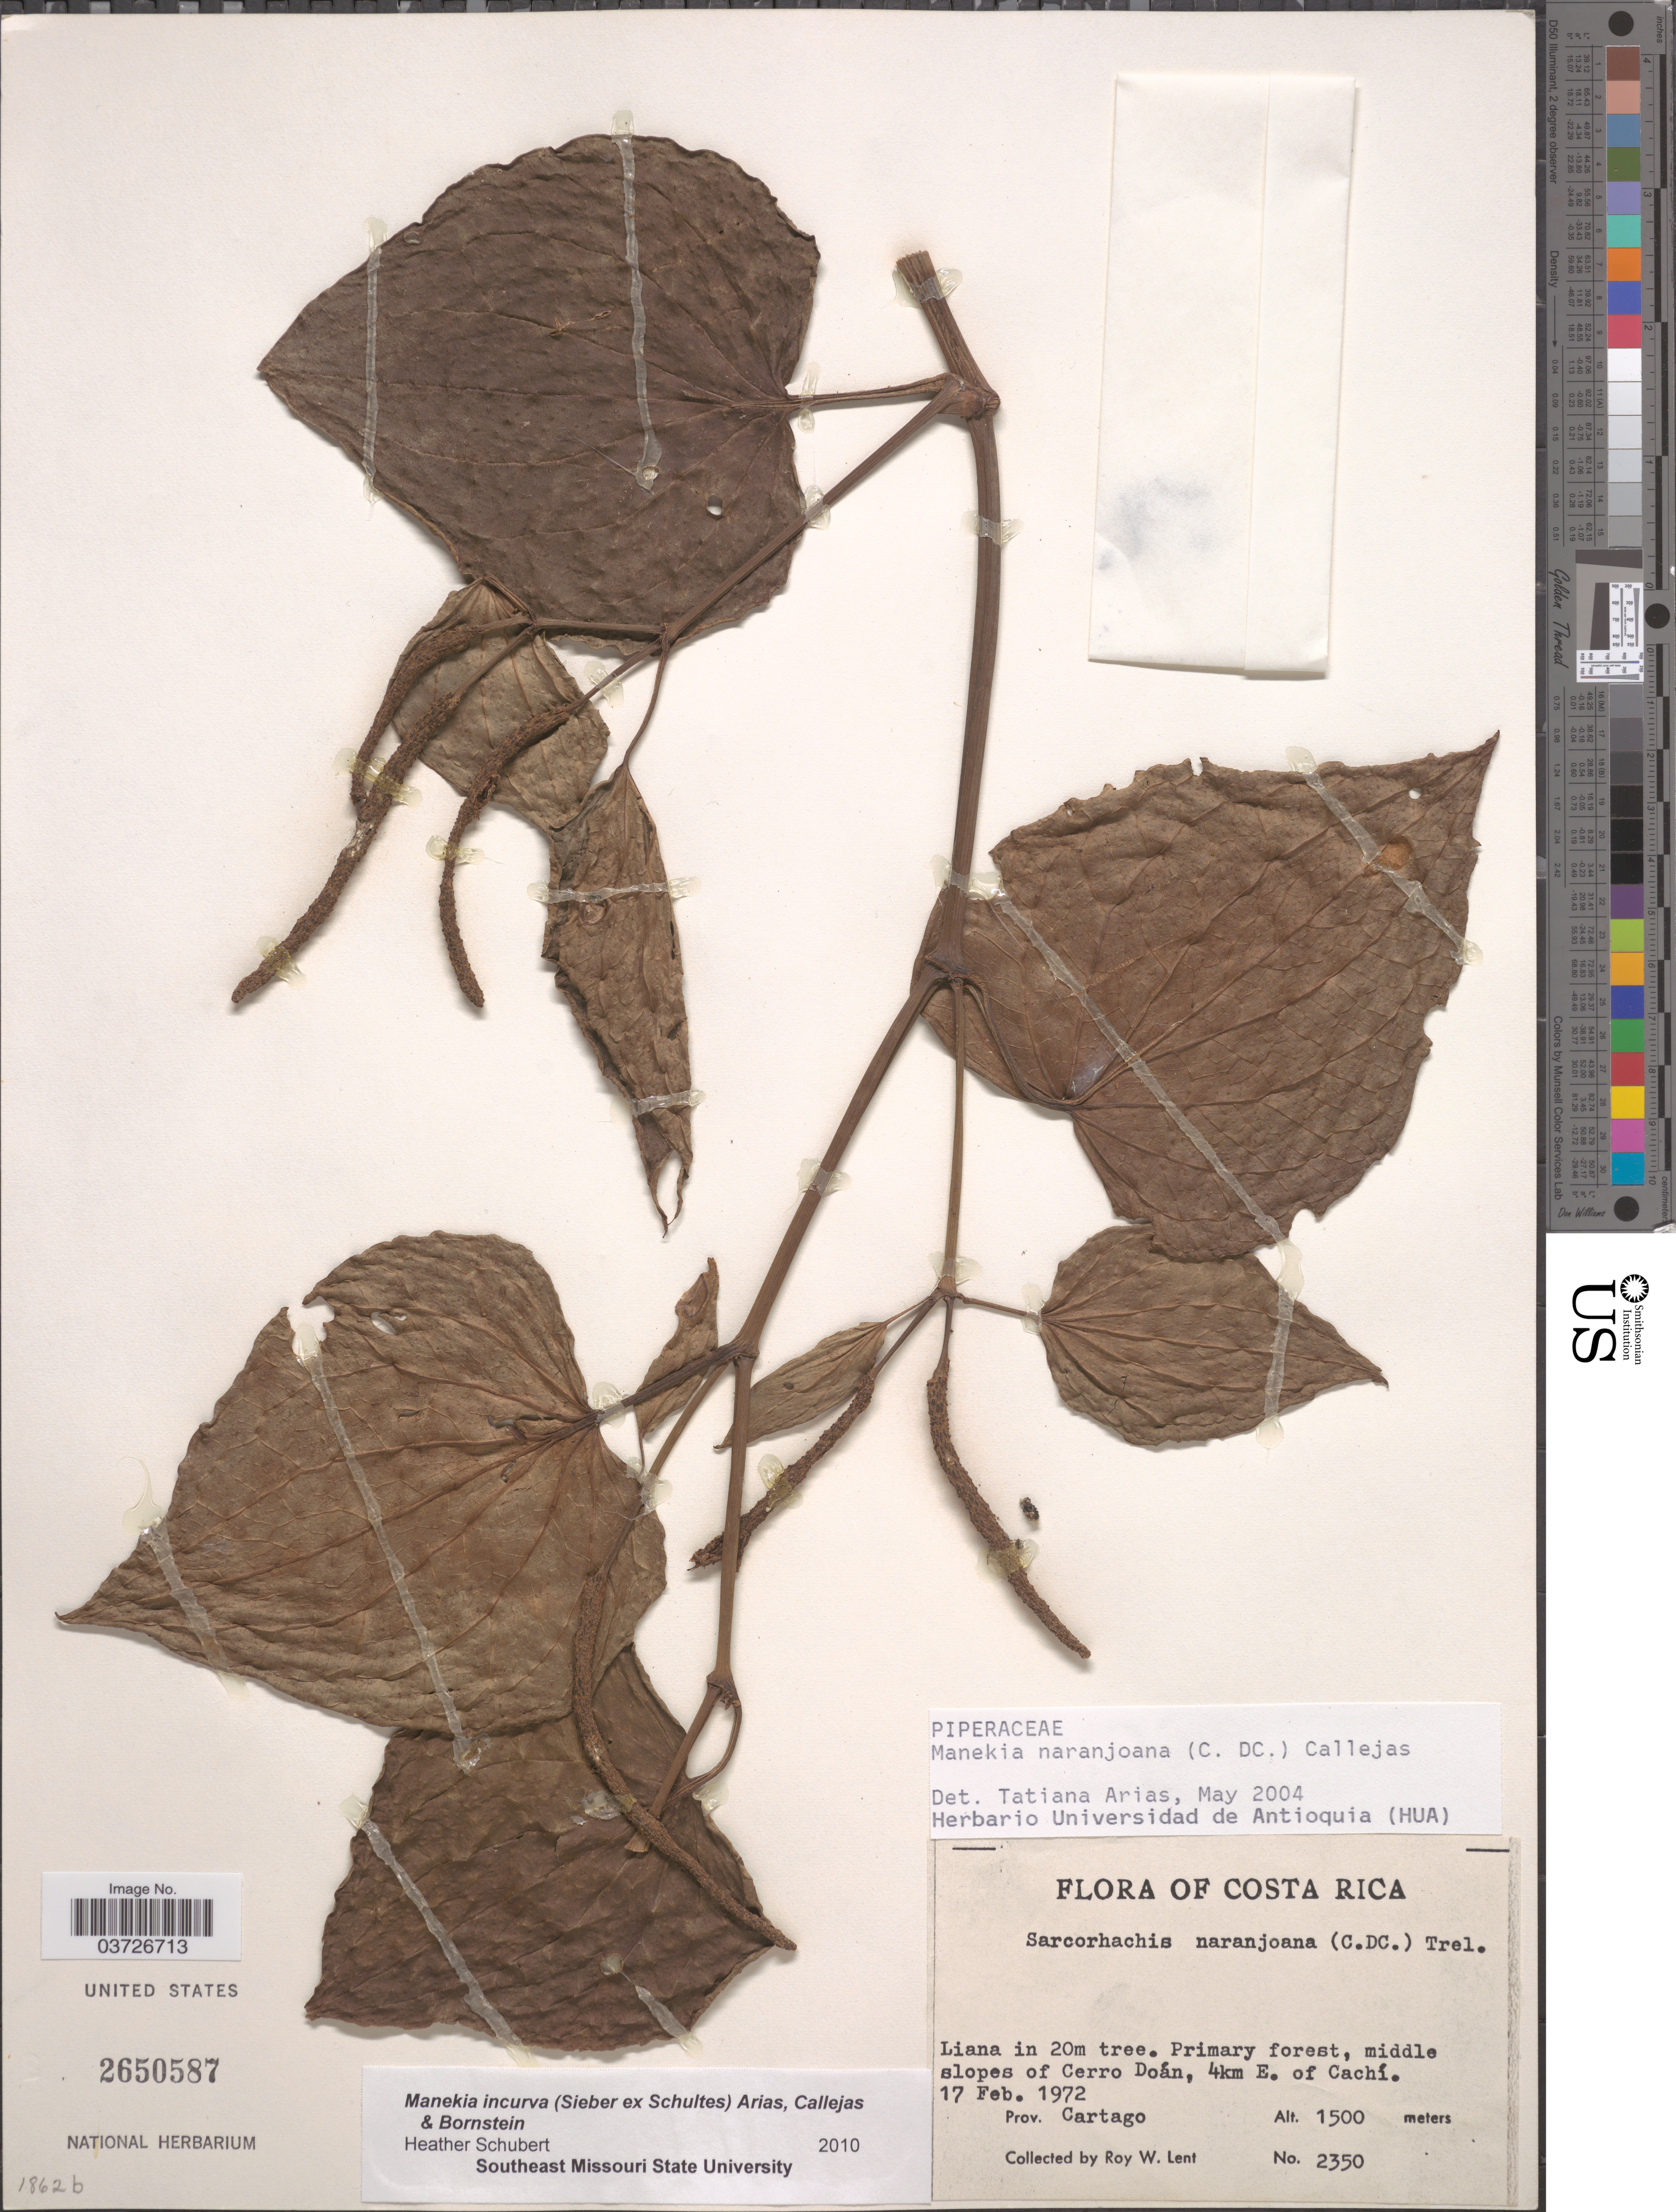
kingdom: Plantae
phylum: Tracheophyta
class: Magnoliopsida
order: Piperales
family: Piperaceae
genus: Manekia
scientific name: Manekia incurva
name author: (Sieber ex Schult.) T. Arias et al.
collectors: R. W. Lent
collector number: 2350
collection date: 1972-02-17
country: Costa Rica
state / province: Cartago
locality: Middle slopes of Cerro Doán, 4km E. of Cachí.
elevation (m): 1500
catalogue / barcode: US 2650587